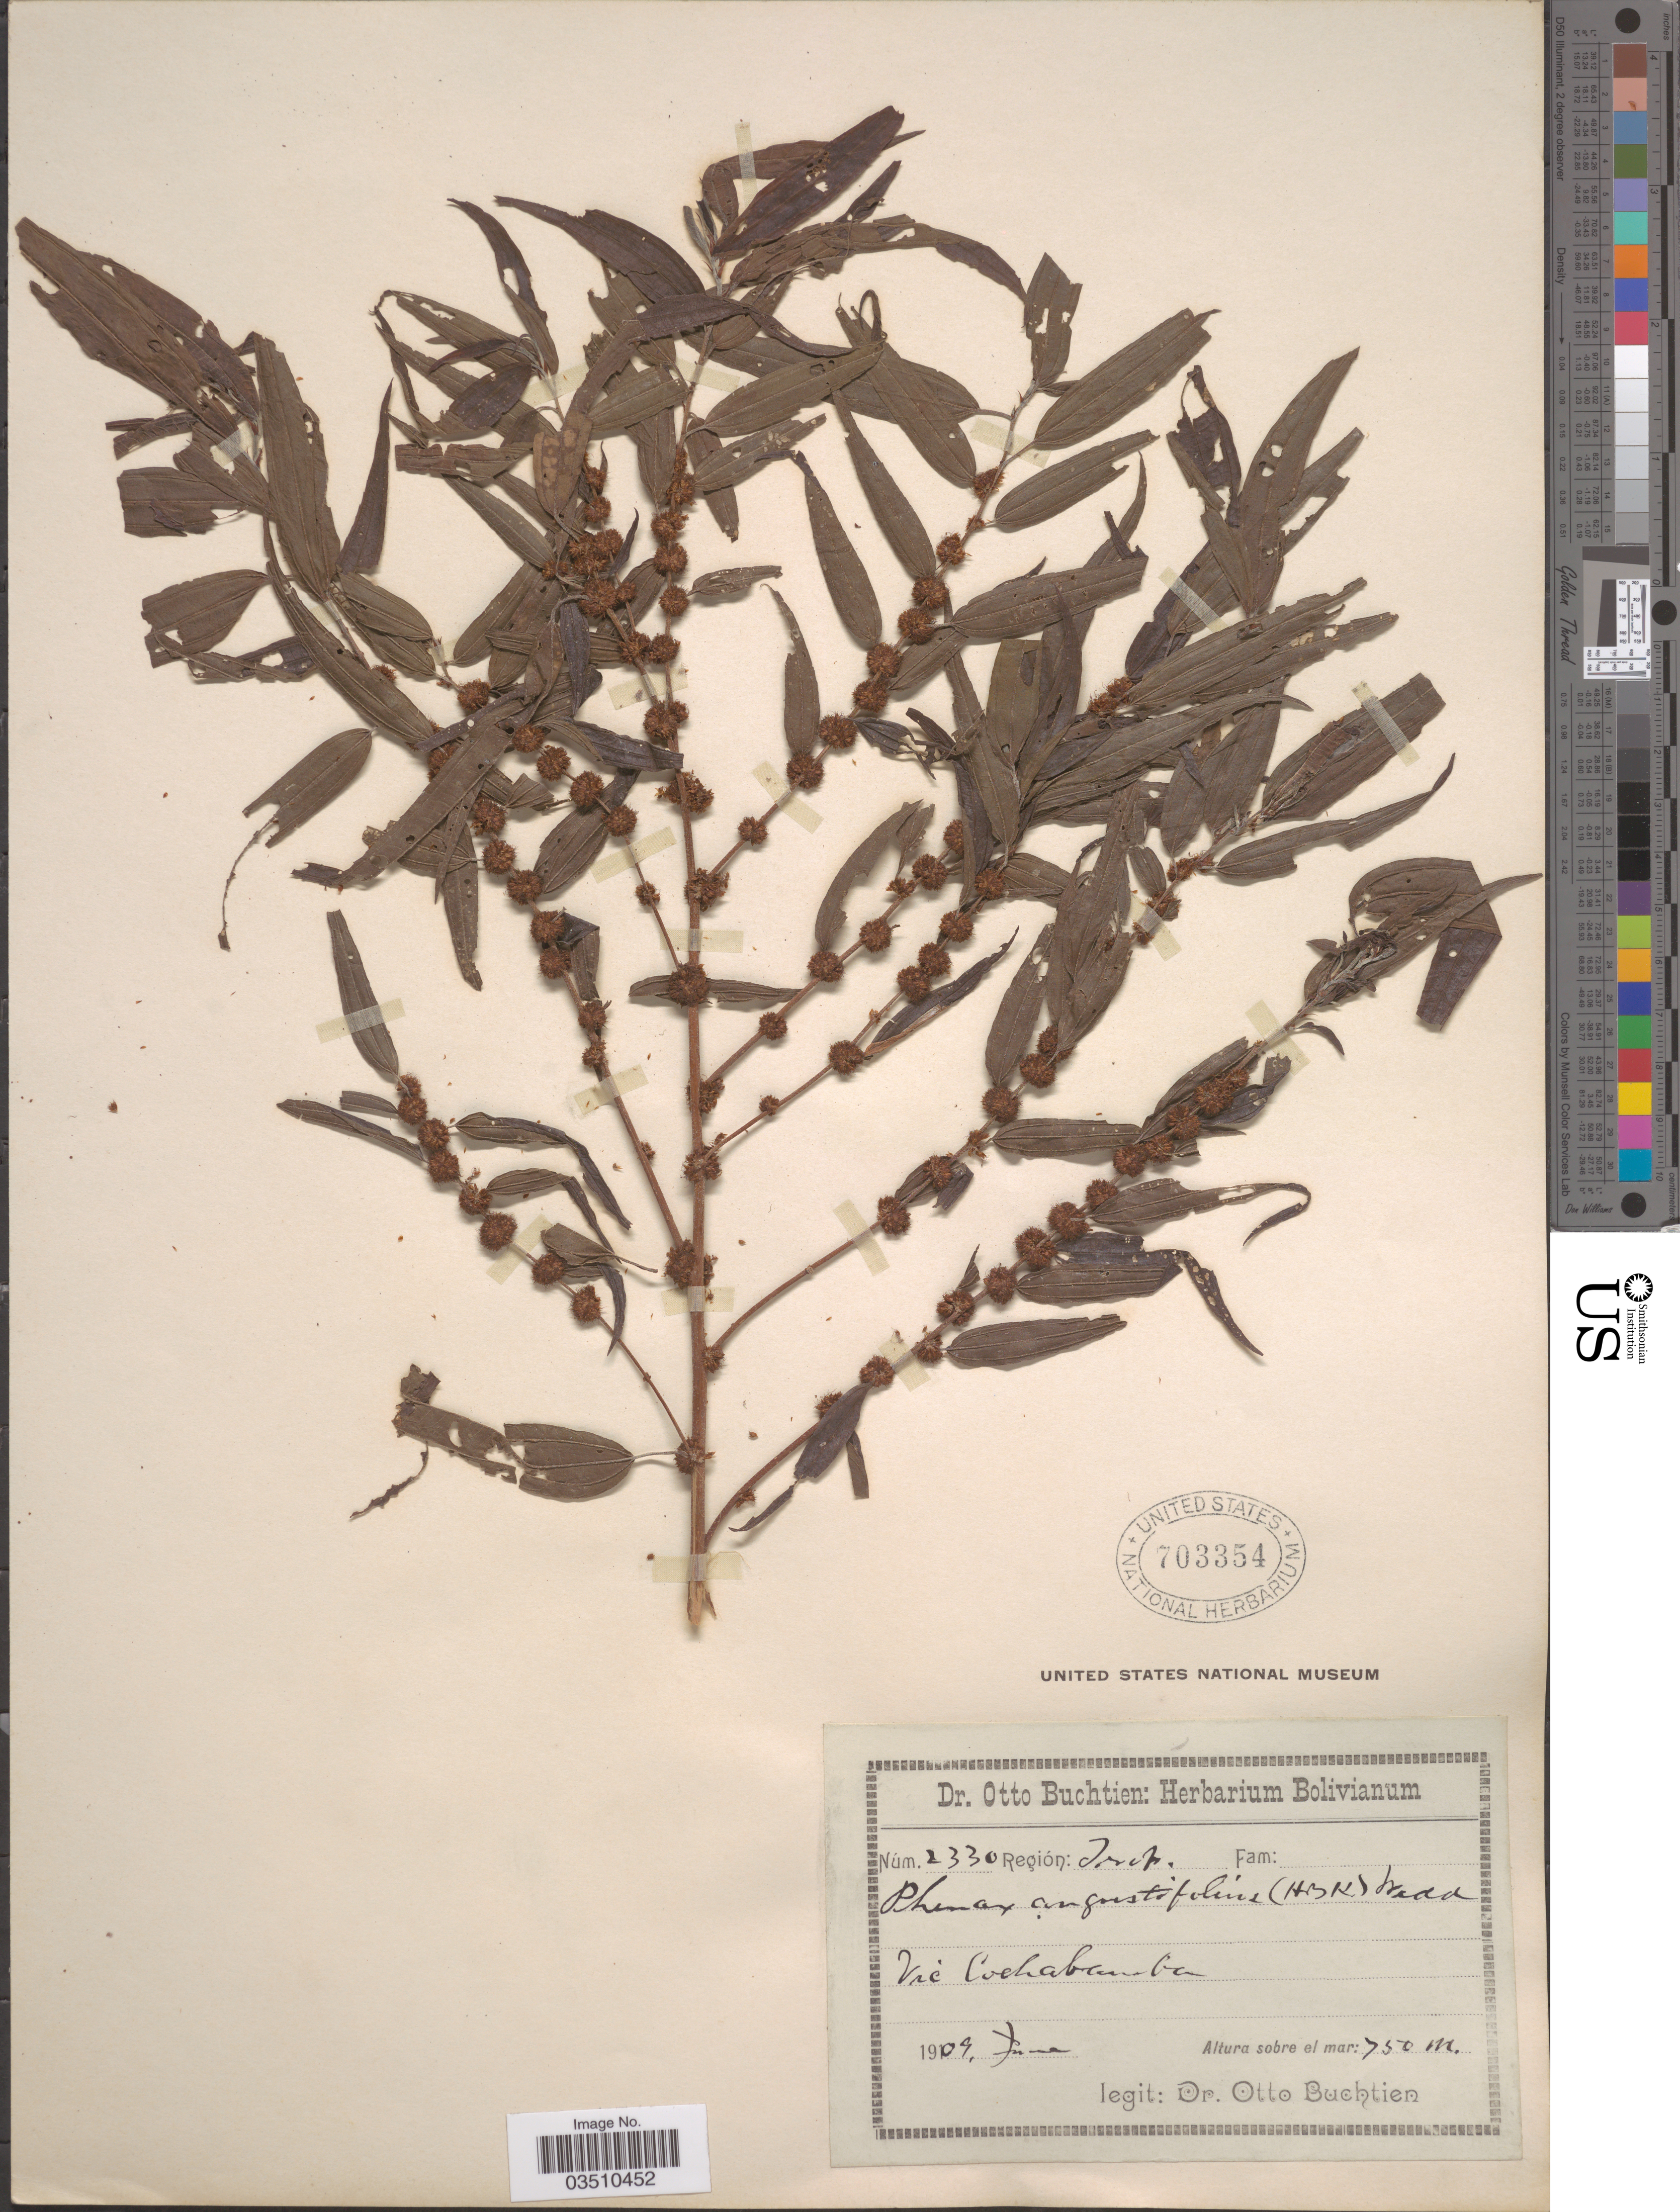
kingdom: Plantae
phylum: Tracheophyta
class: Magnoliopsida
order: Rosales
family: Urticaceae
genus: Phenax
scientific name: Phenax angustifolius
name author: (Kunth) Wedd.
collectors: O. Buchtien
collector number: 2330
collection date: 1909-06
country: Bolivia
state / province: Cochabamba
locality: Región: Trop. Vic Cochabamba.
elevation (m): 750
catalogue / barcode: US 703354